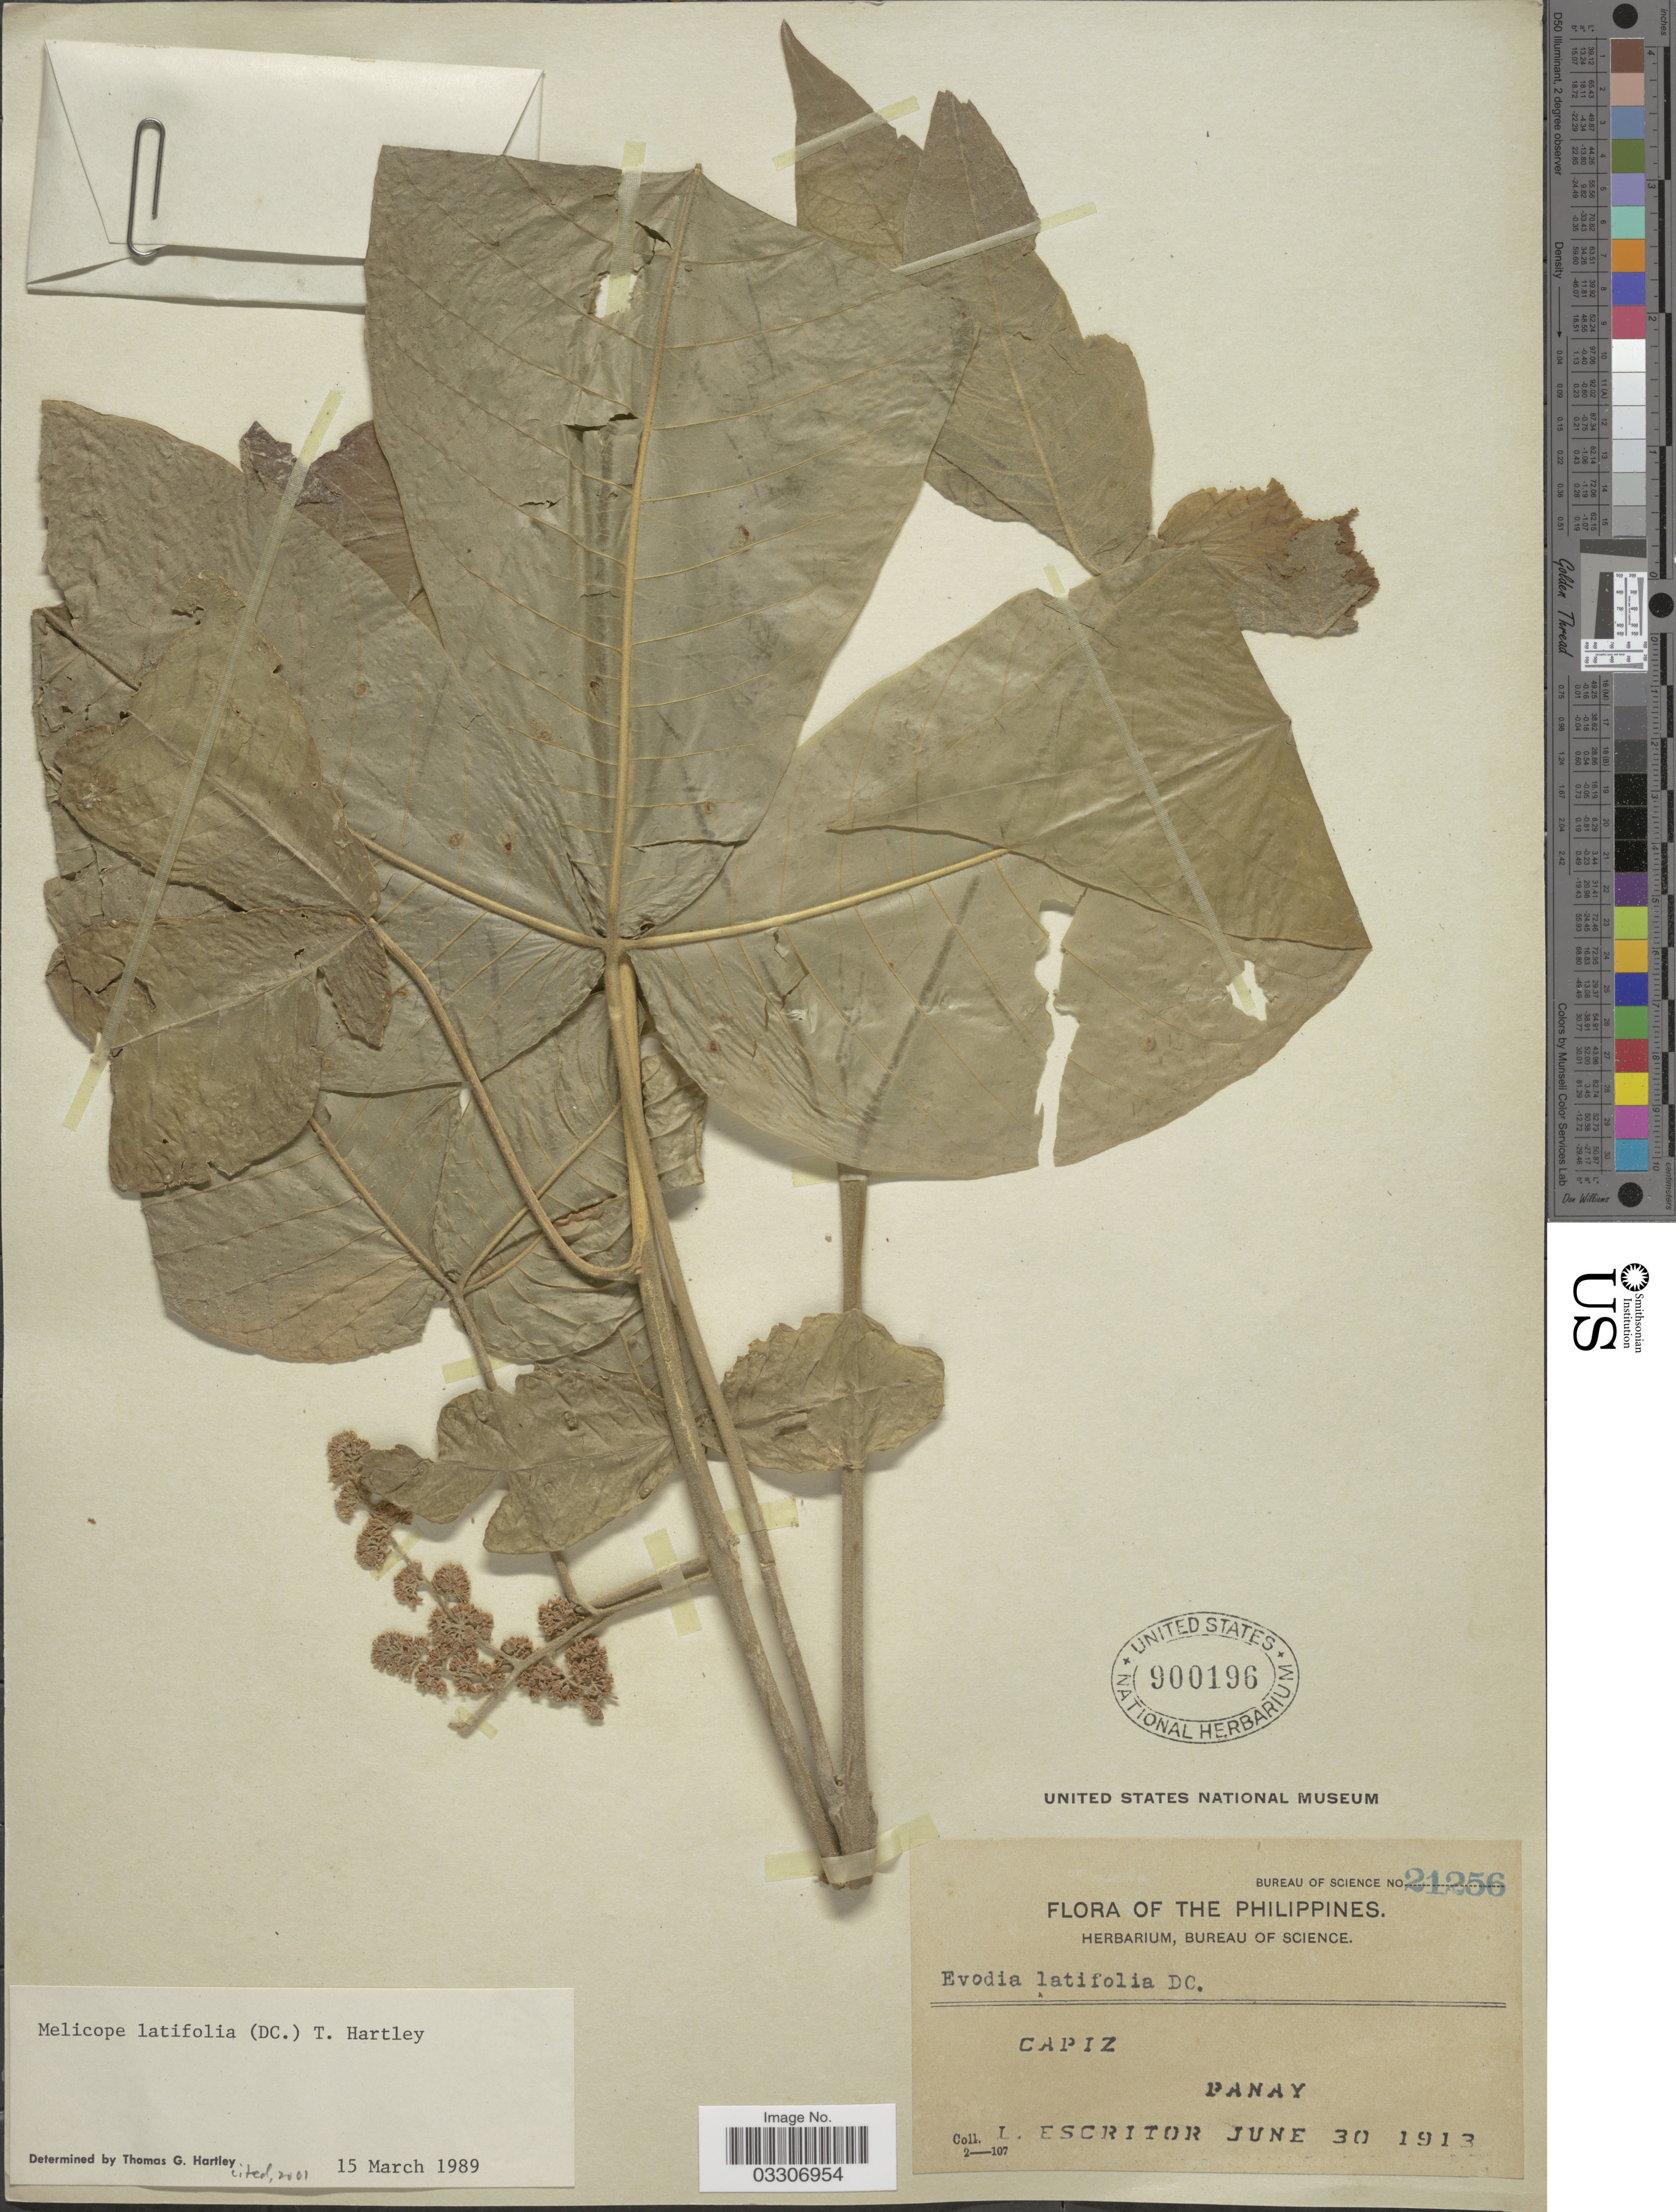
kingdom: Plantae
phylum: Tracheophyta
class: Magnoliopsida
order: Sapindales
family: Rutaceae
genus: Melicope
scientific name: Melicope latifolia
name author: (DC.) T.G. Hartley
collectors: L. Escritor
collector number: Bureau of Science 21256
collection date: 1913-06-30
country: Philippines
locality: Capiz, Panay.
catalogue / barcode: US 900196